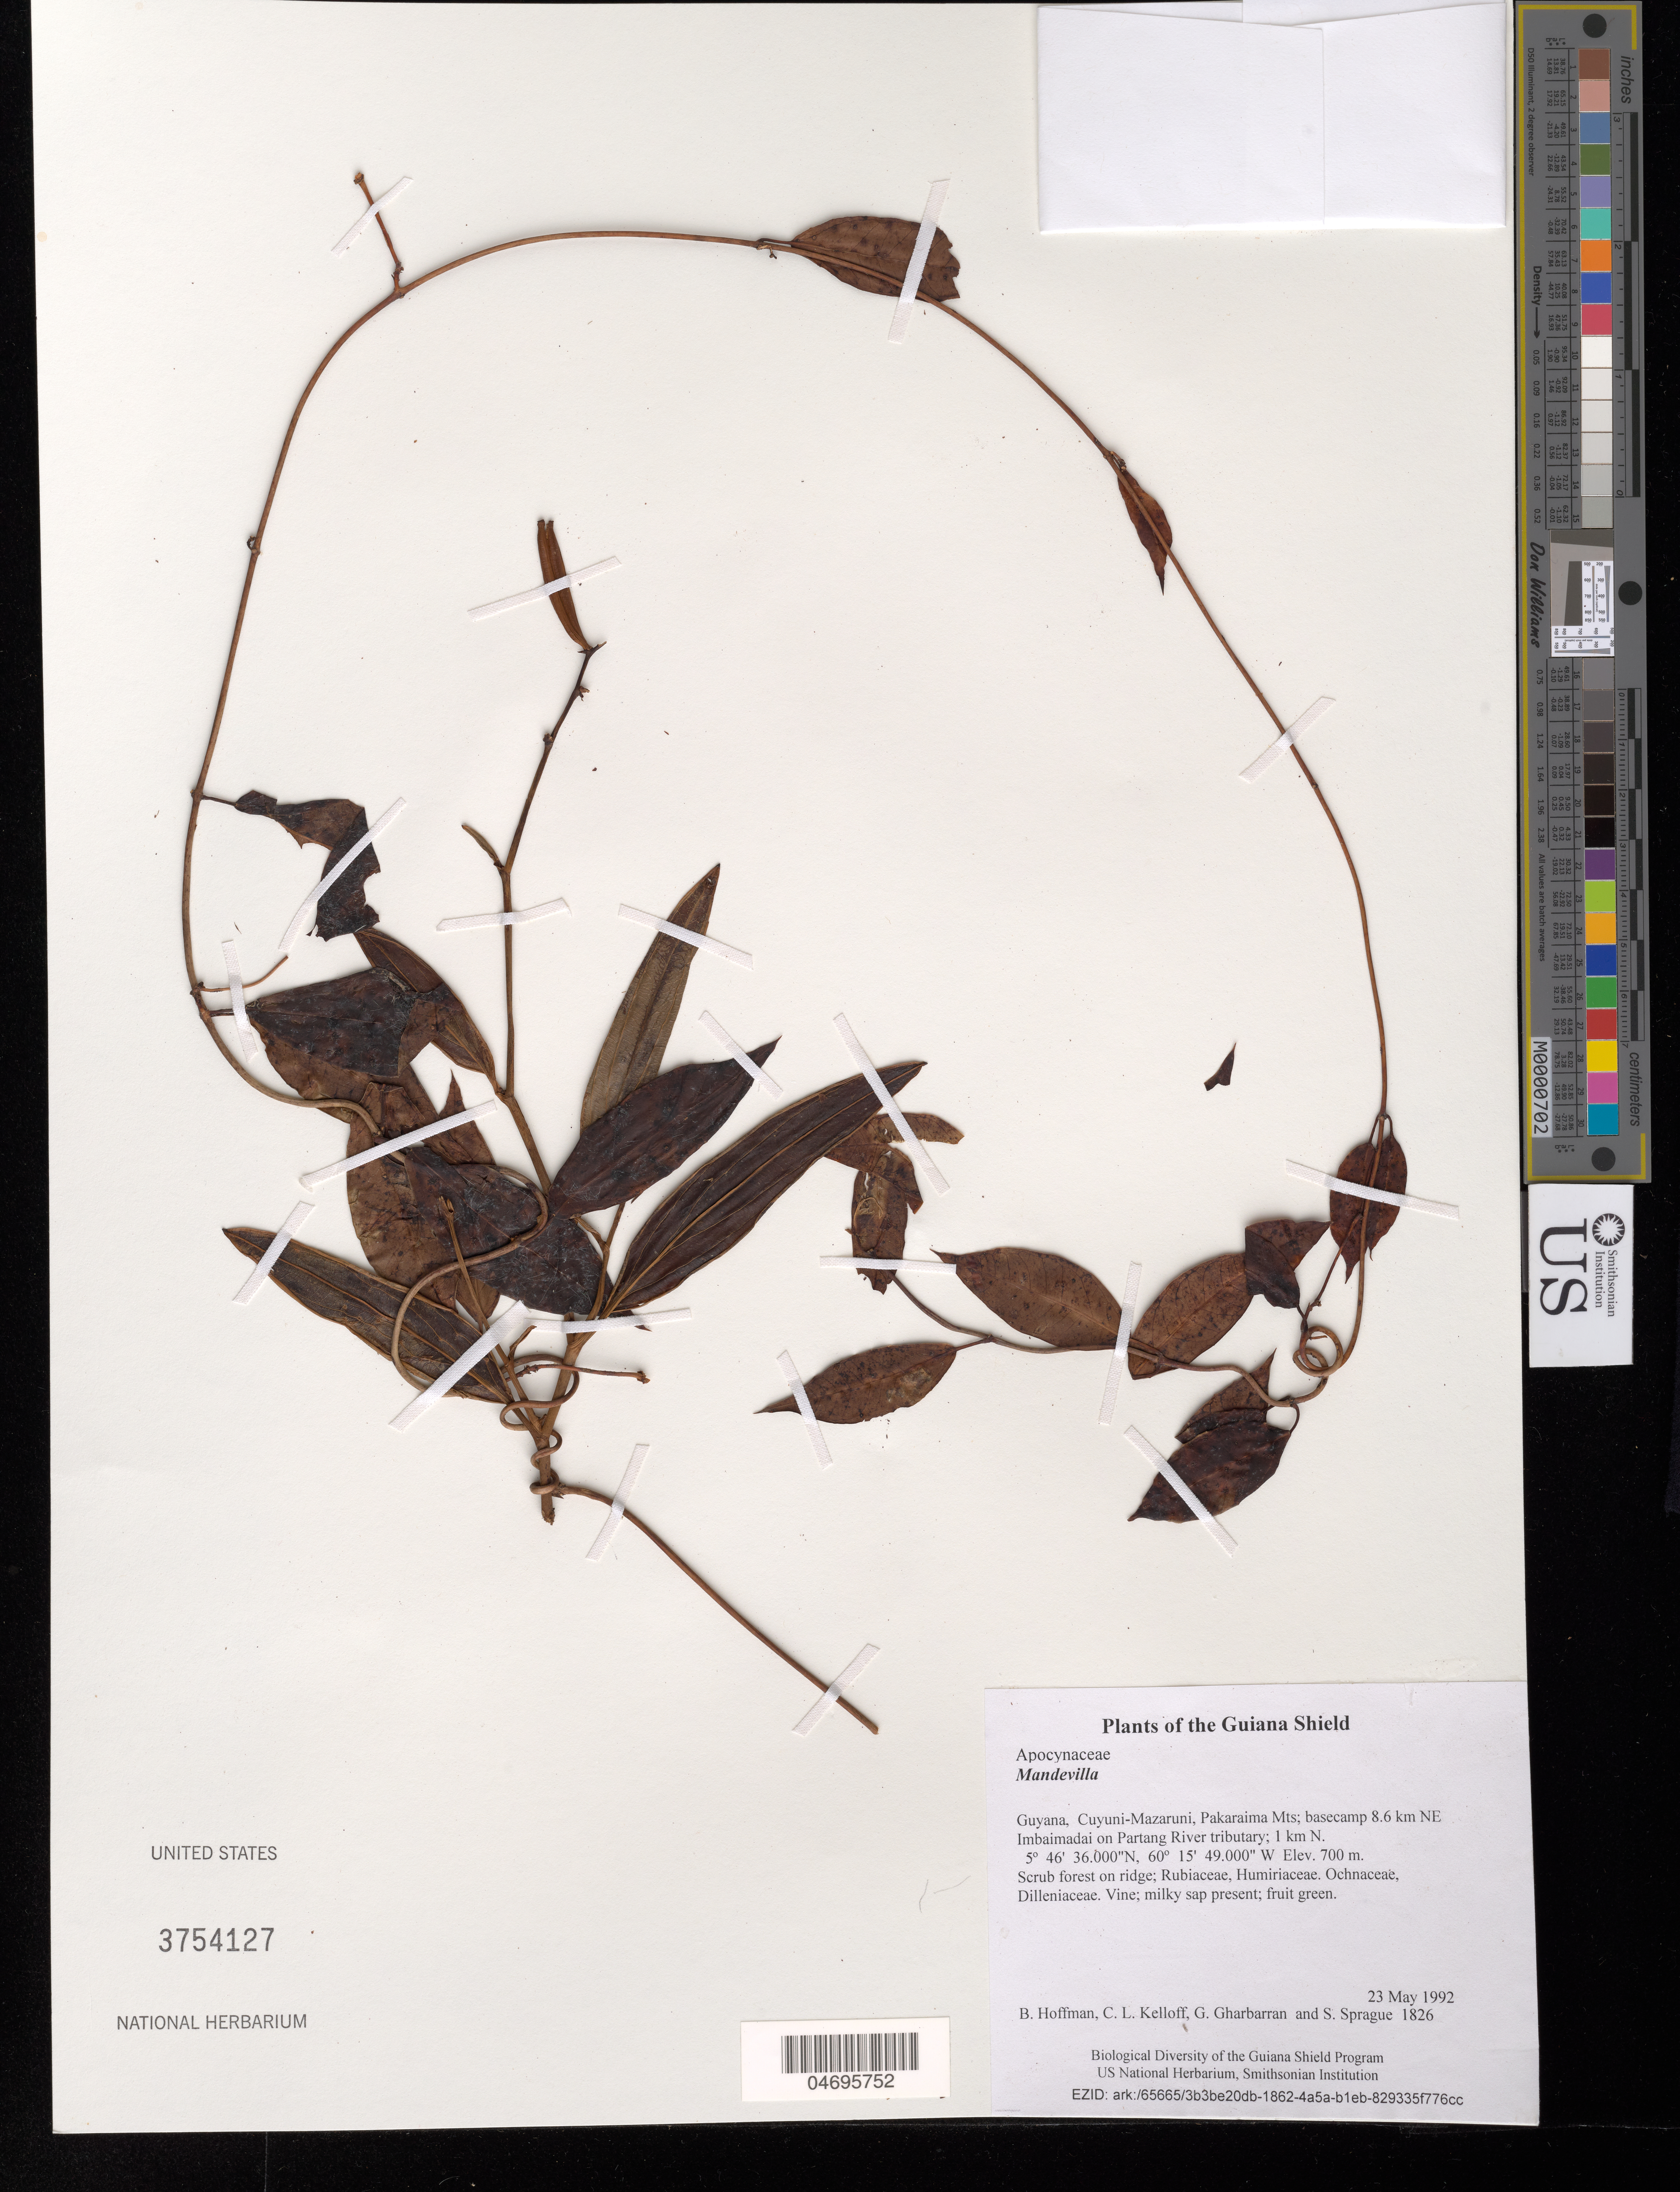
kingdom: Plantae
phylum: Tracheophyta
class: Magnoliopsida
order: Gentianales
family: Apocynaceae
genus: Mandevilla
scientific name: Mandevilla sp.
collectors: B. Hoffman, C. L. Kelloff, G. Gharbarran & S. Sprague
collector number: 1826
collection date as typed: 23 May 1992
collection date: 1992-05-23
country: Guyana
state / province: Cuyuni-Mazaruni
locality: Pakaraima Mts; basecamp 8.6 km NE Imbaimadai on Partang River tributary; 1 km N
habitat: Scrub forest on ridge; Rubiaceae, Humiriaceae. Ochnaceae, Dilleniaceae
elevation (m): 700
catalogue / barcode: US 3754127